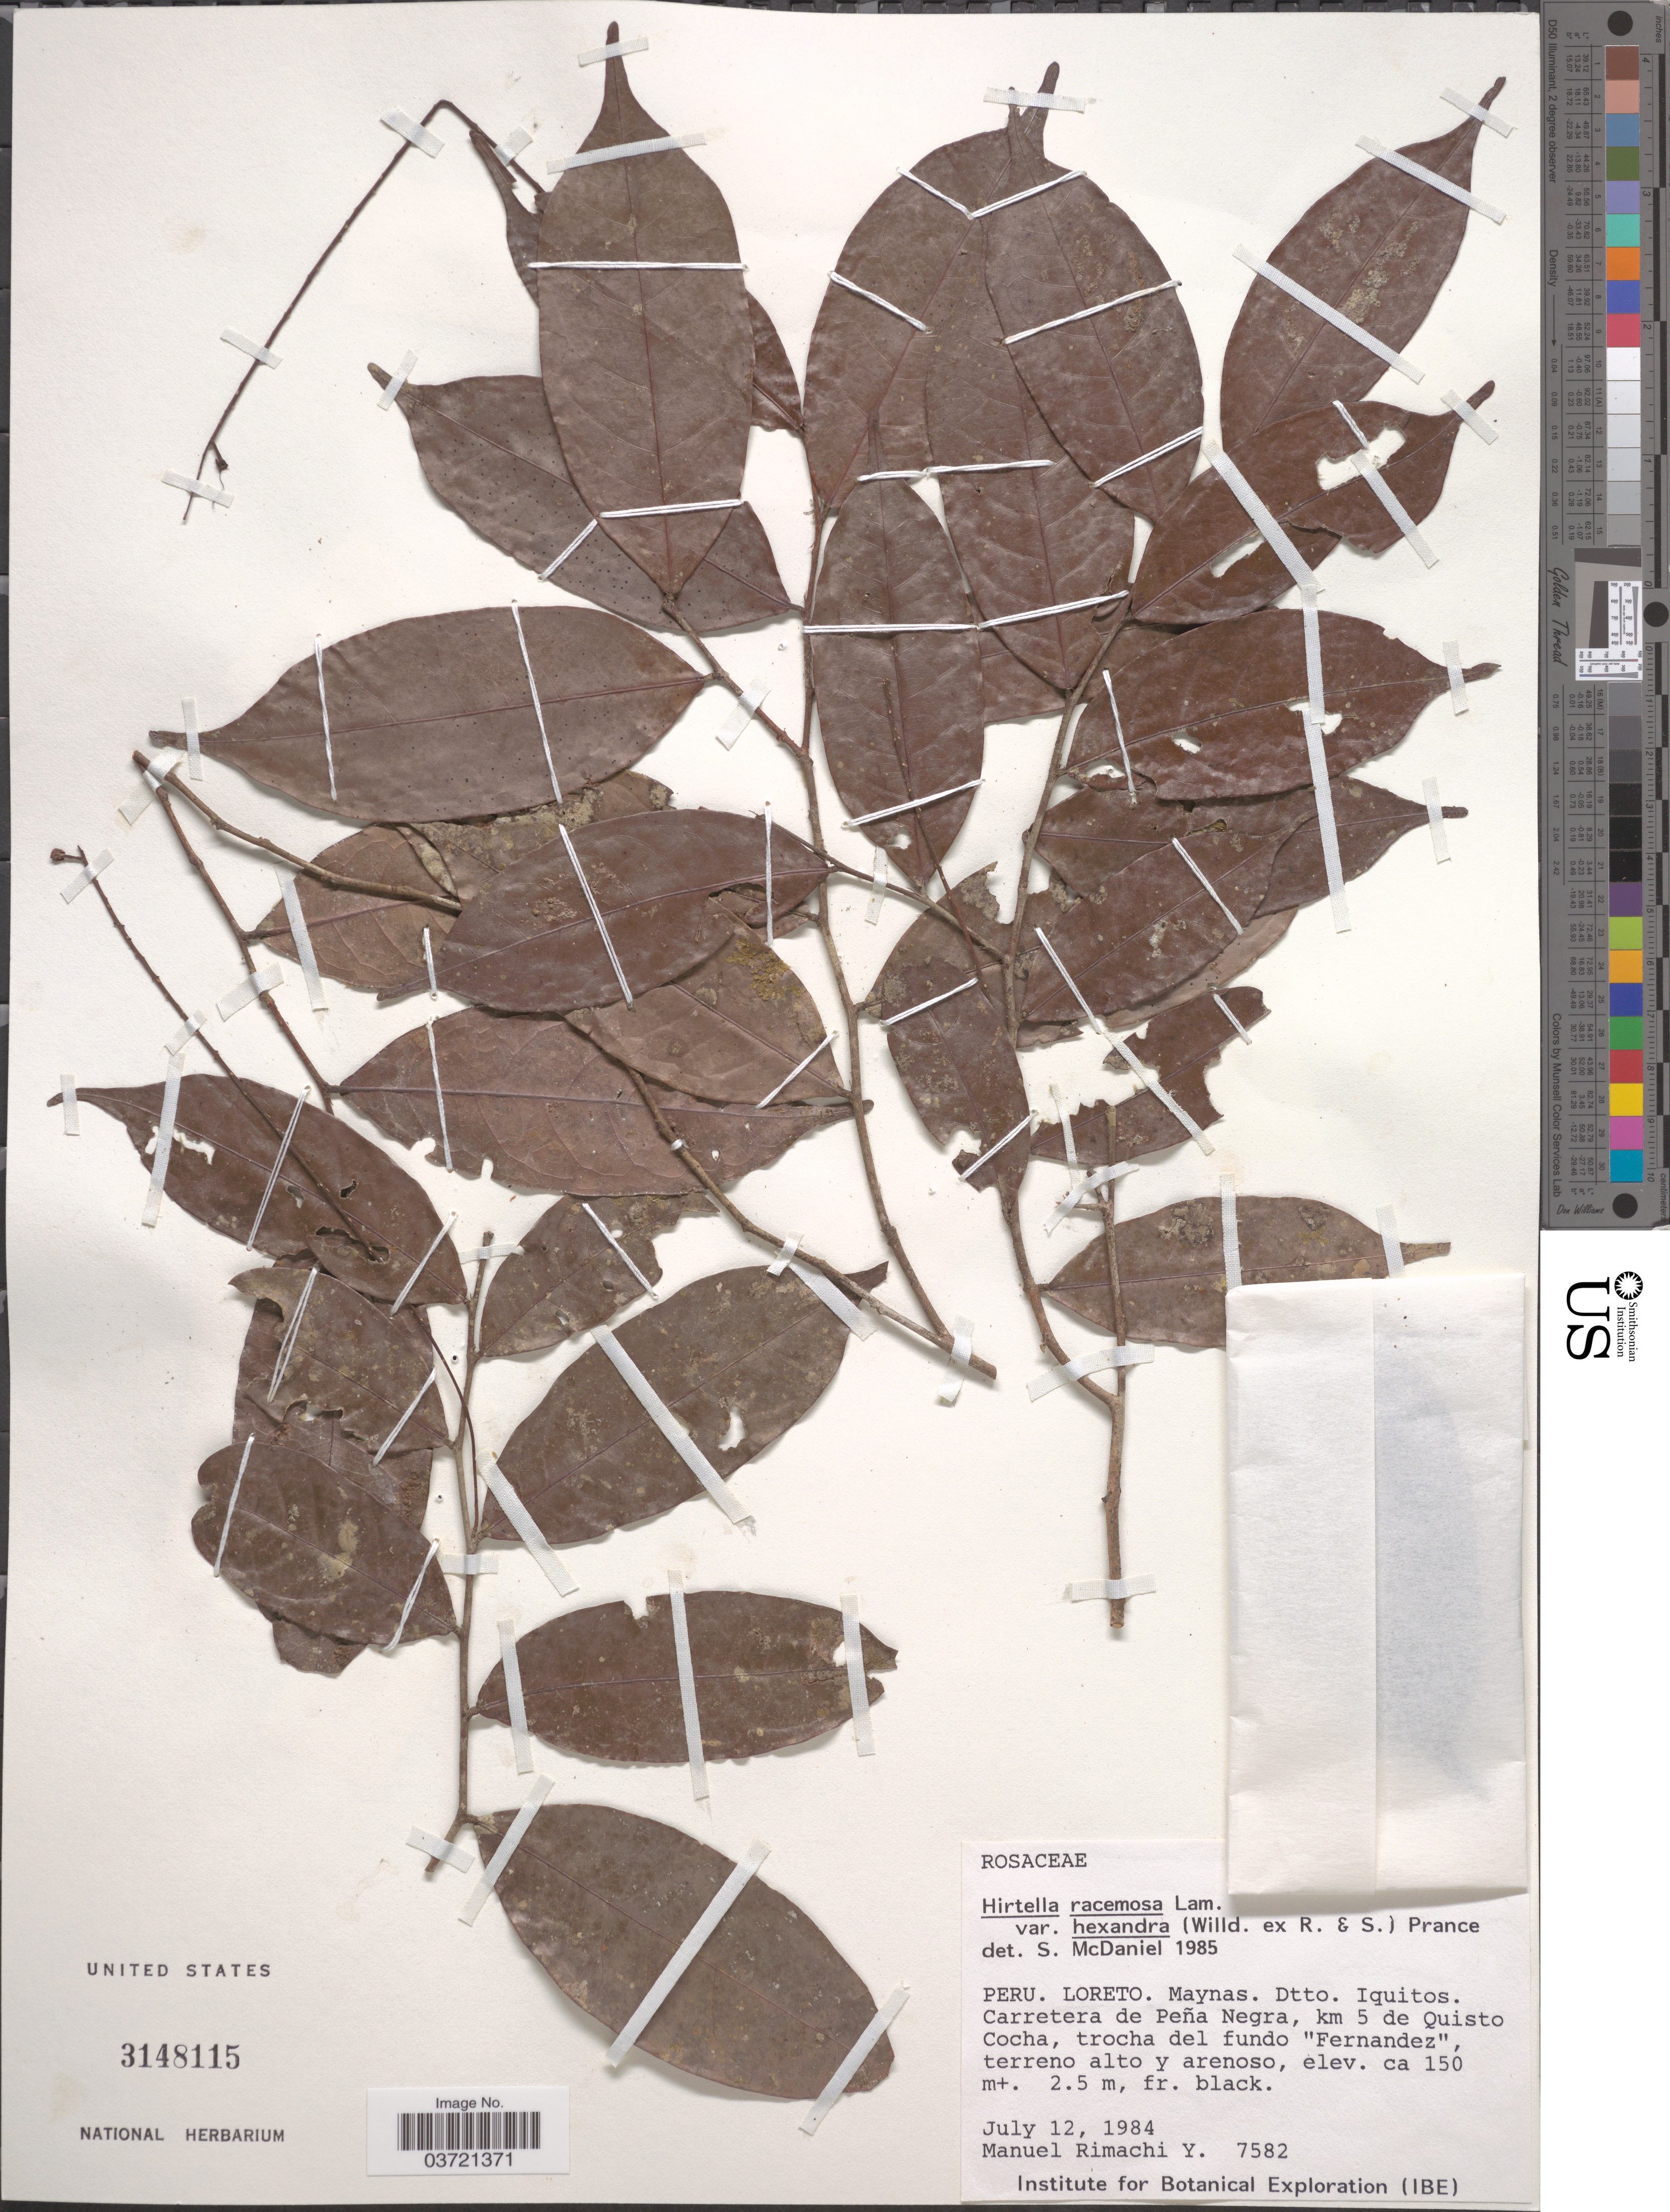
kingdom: Plantae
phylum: Tracheophyta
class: Magnoliopsida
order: Malpighiales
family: Chrysobalanaceae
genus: Hirtella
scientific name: Hirtella racemosa var. hexandra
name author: (Willd. ex Roem. & Schult.) Prance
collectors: M. Rimachi Y.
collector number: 7582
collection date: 1984-07-12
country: Peru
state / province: Loreto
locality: Maynas. Dtto. Iquitos. Carretera de Peña Negra, km 5 de Quisto Cocha, trocha del fundo "Fernandez" terreno alto y arenoso.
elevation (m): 150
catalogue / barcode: US 3148115